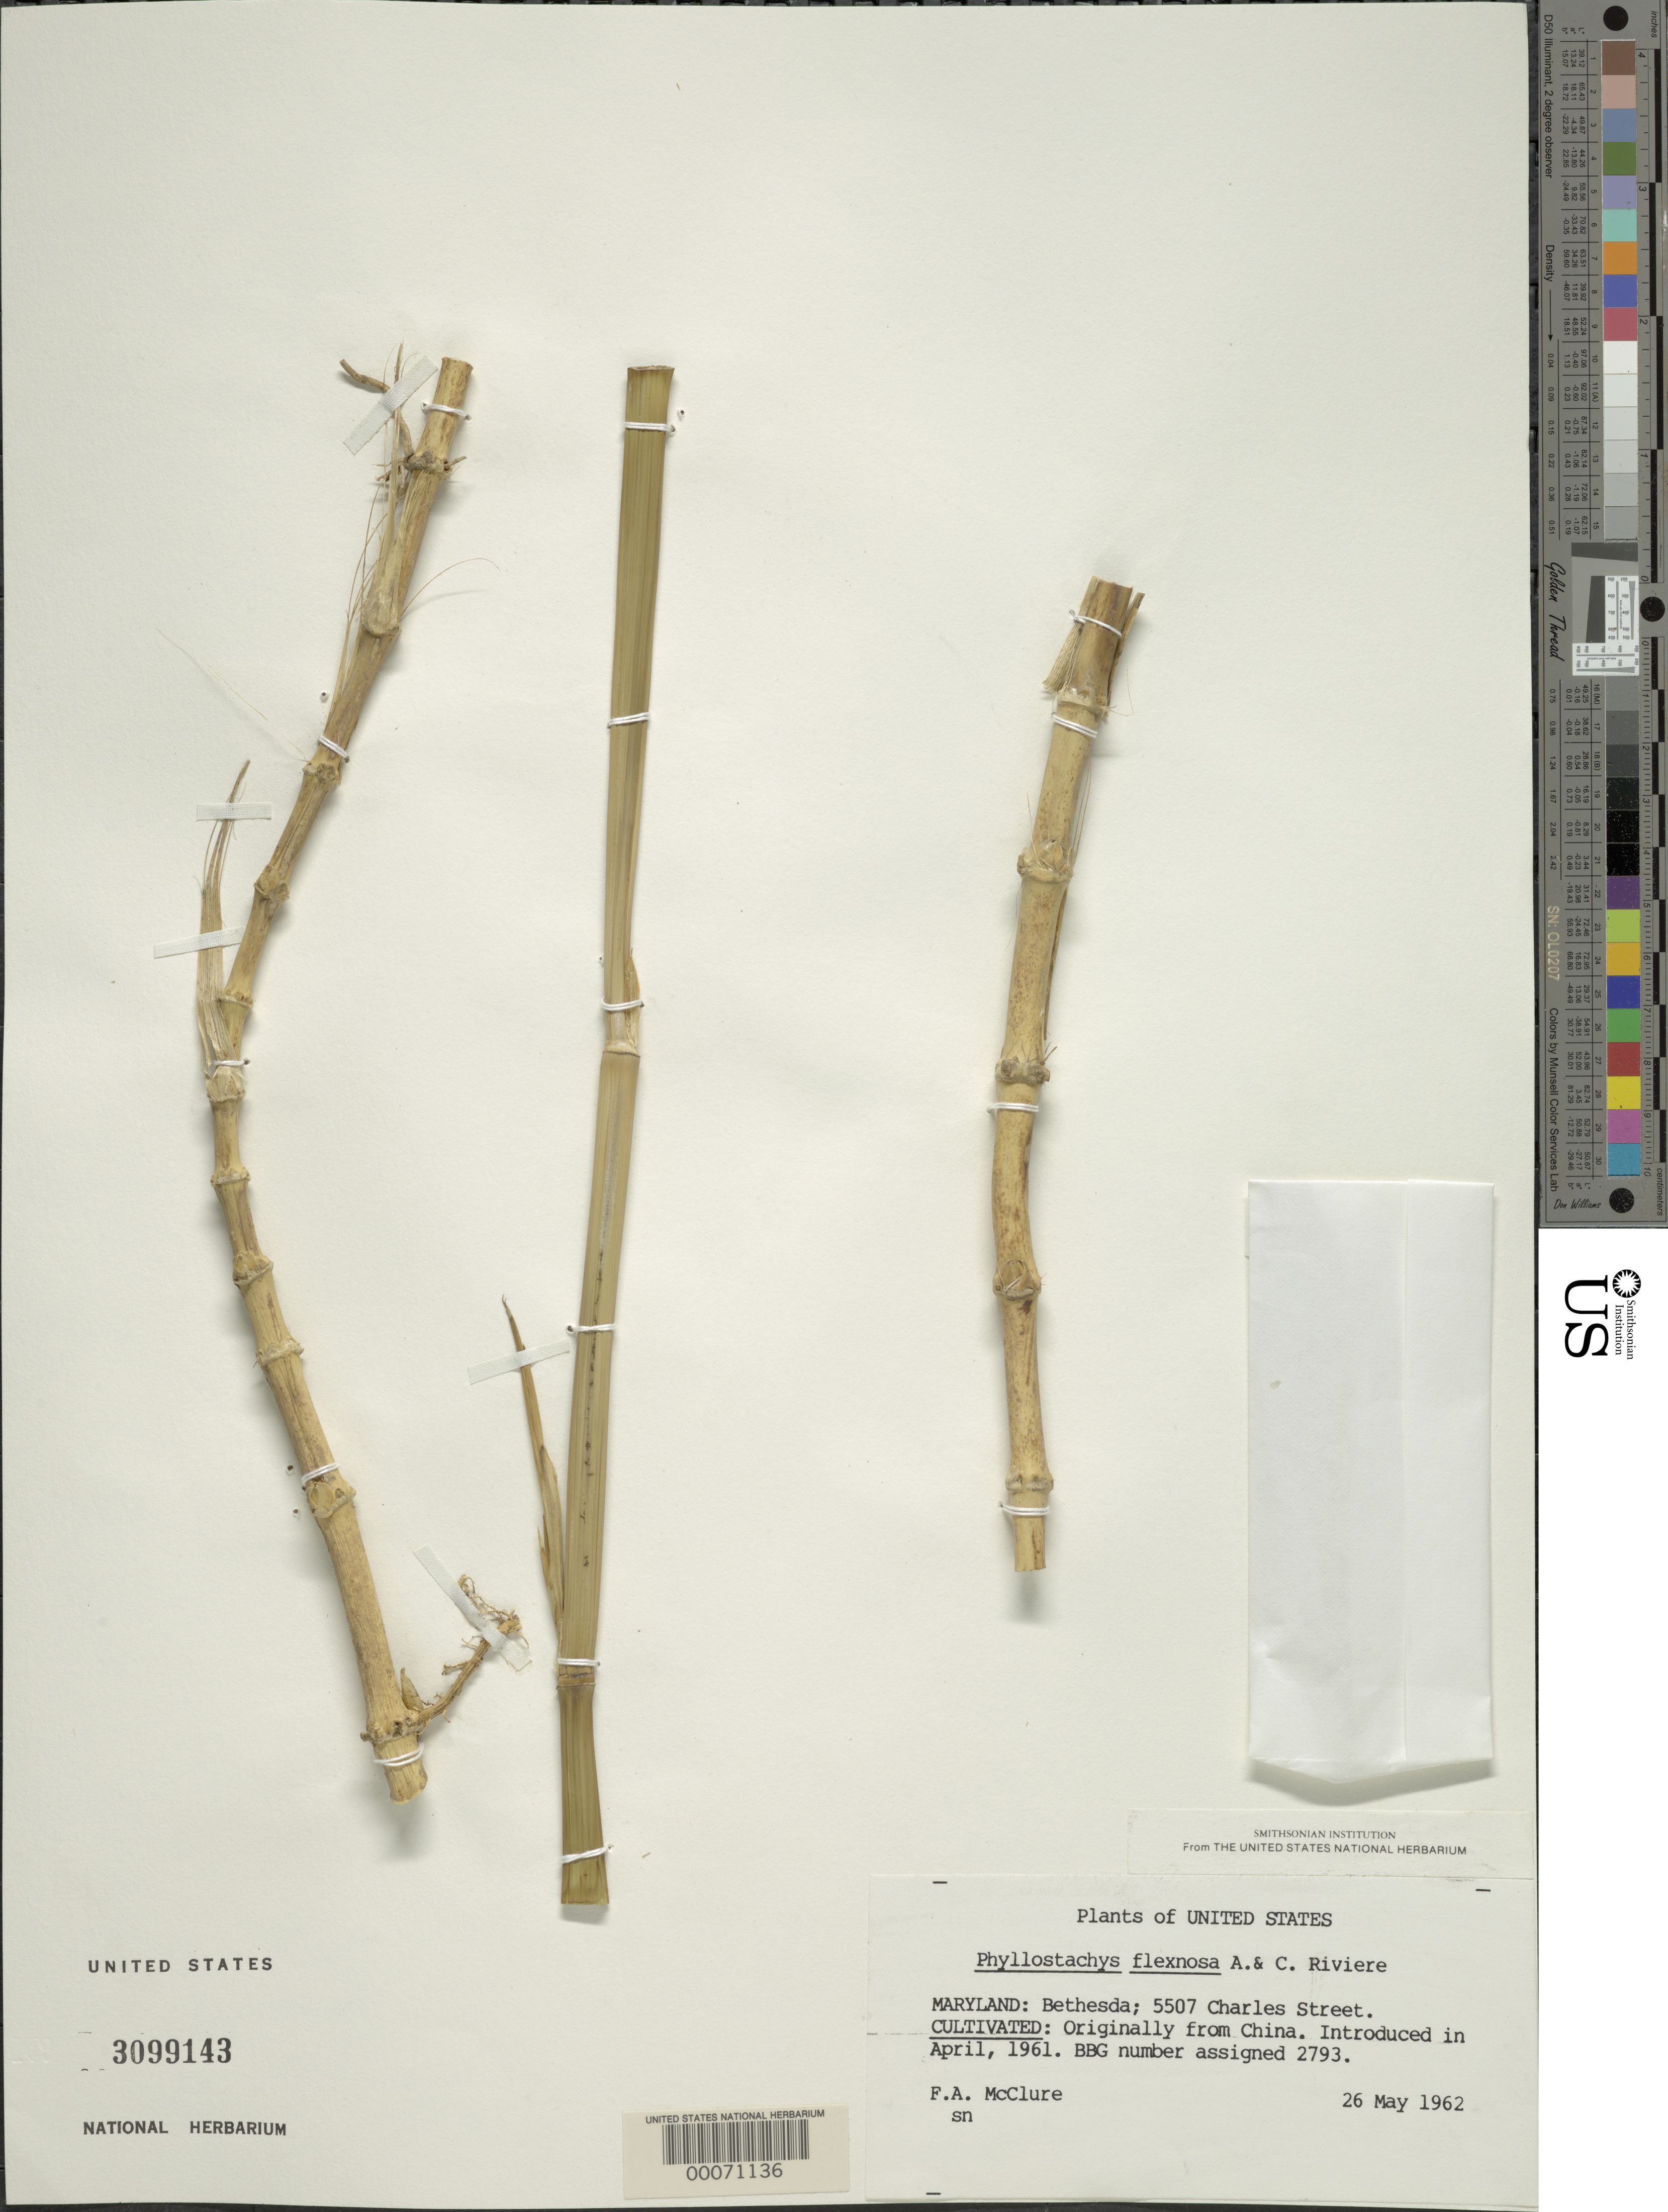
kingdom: Plantae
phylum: Tracheophyta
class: Liliopsida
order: Poales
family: Poaceae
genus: Phyllostachys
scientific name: Phyllostachys flexuosa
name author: Rivière & C. Rivière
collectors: F. A. McClure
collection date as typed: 26 May 1962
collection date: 1962-05-26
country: United States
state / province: Maryland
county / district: Montgomery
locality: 5507 Charles Street, Bethesda (McClure's garden)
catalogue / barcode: US 3099143